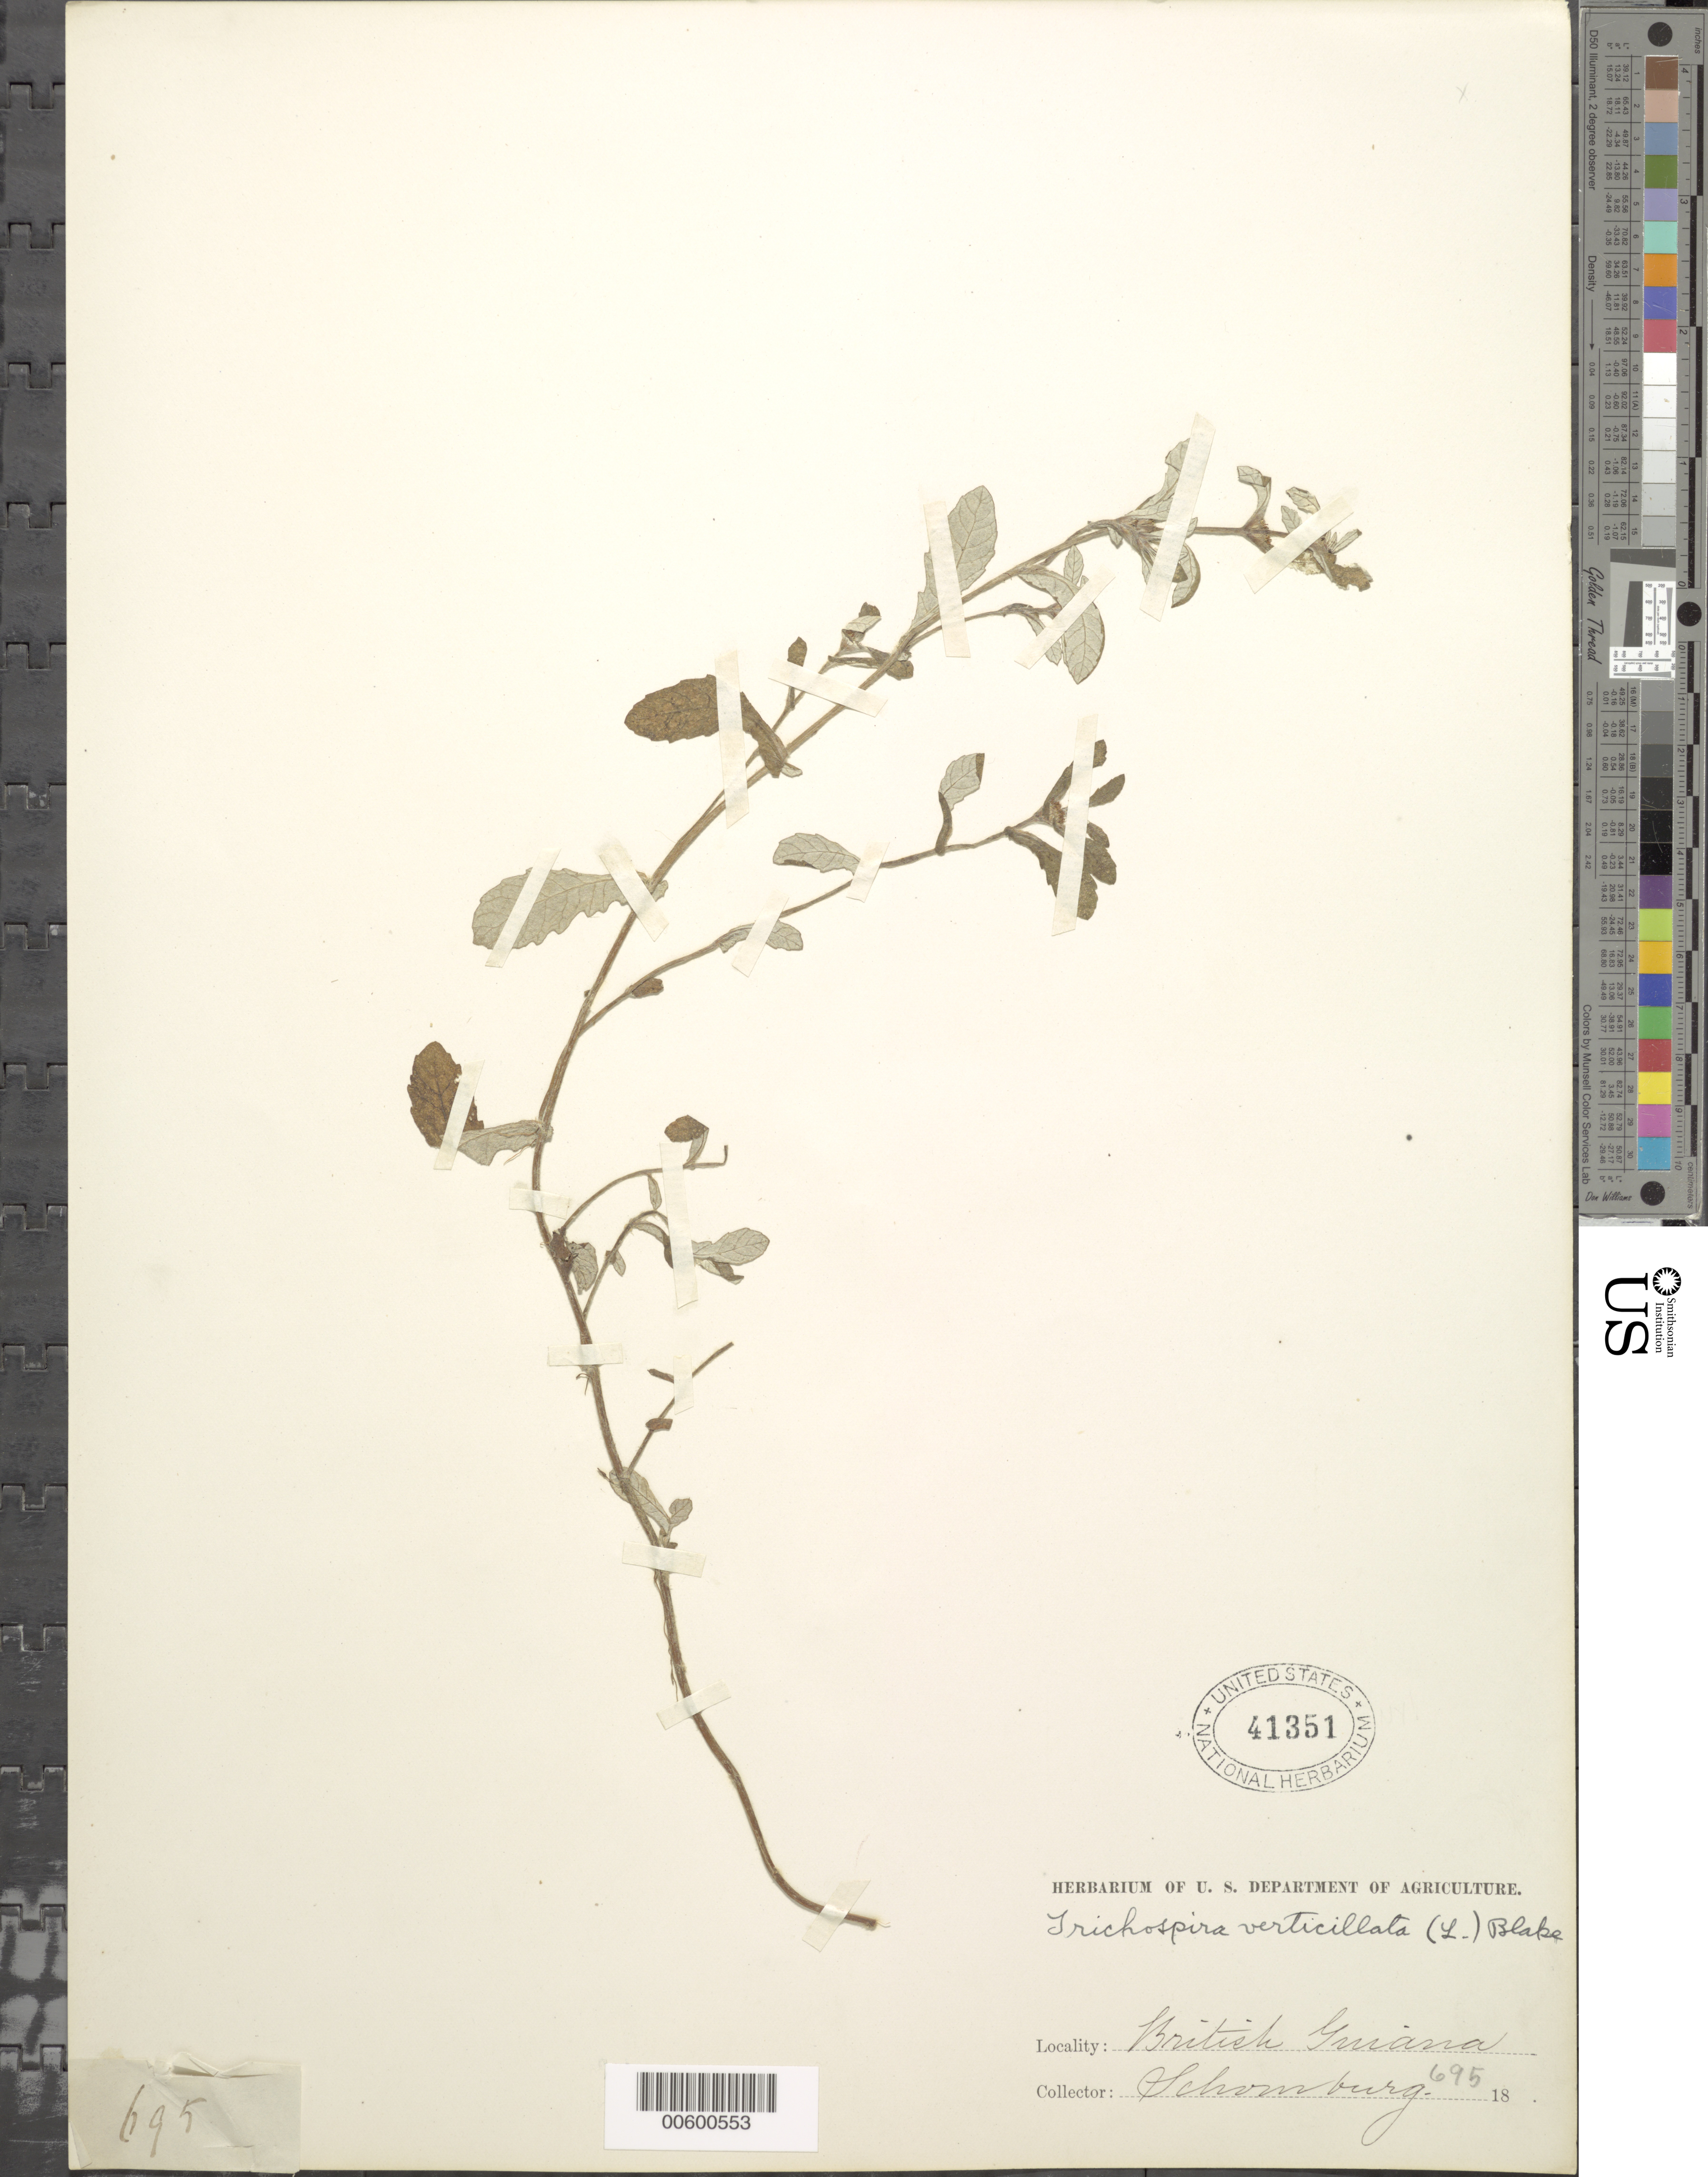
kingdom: Plantae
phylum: Tracheophyta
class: Magnoliopsida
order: Asterales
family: Asteraceae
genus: Trichospira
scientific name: Trichospira verticillata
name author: (L.) S.F. Blake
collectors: -- Schomburgk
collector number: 695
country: Guyana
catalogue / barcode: US 41351